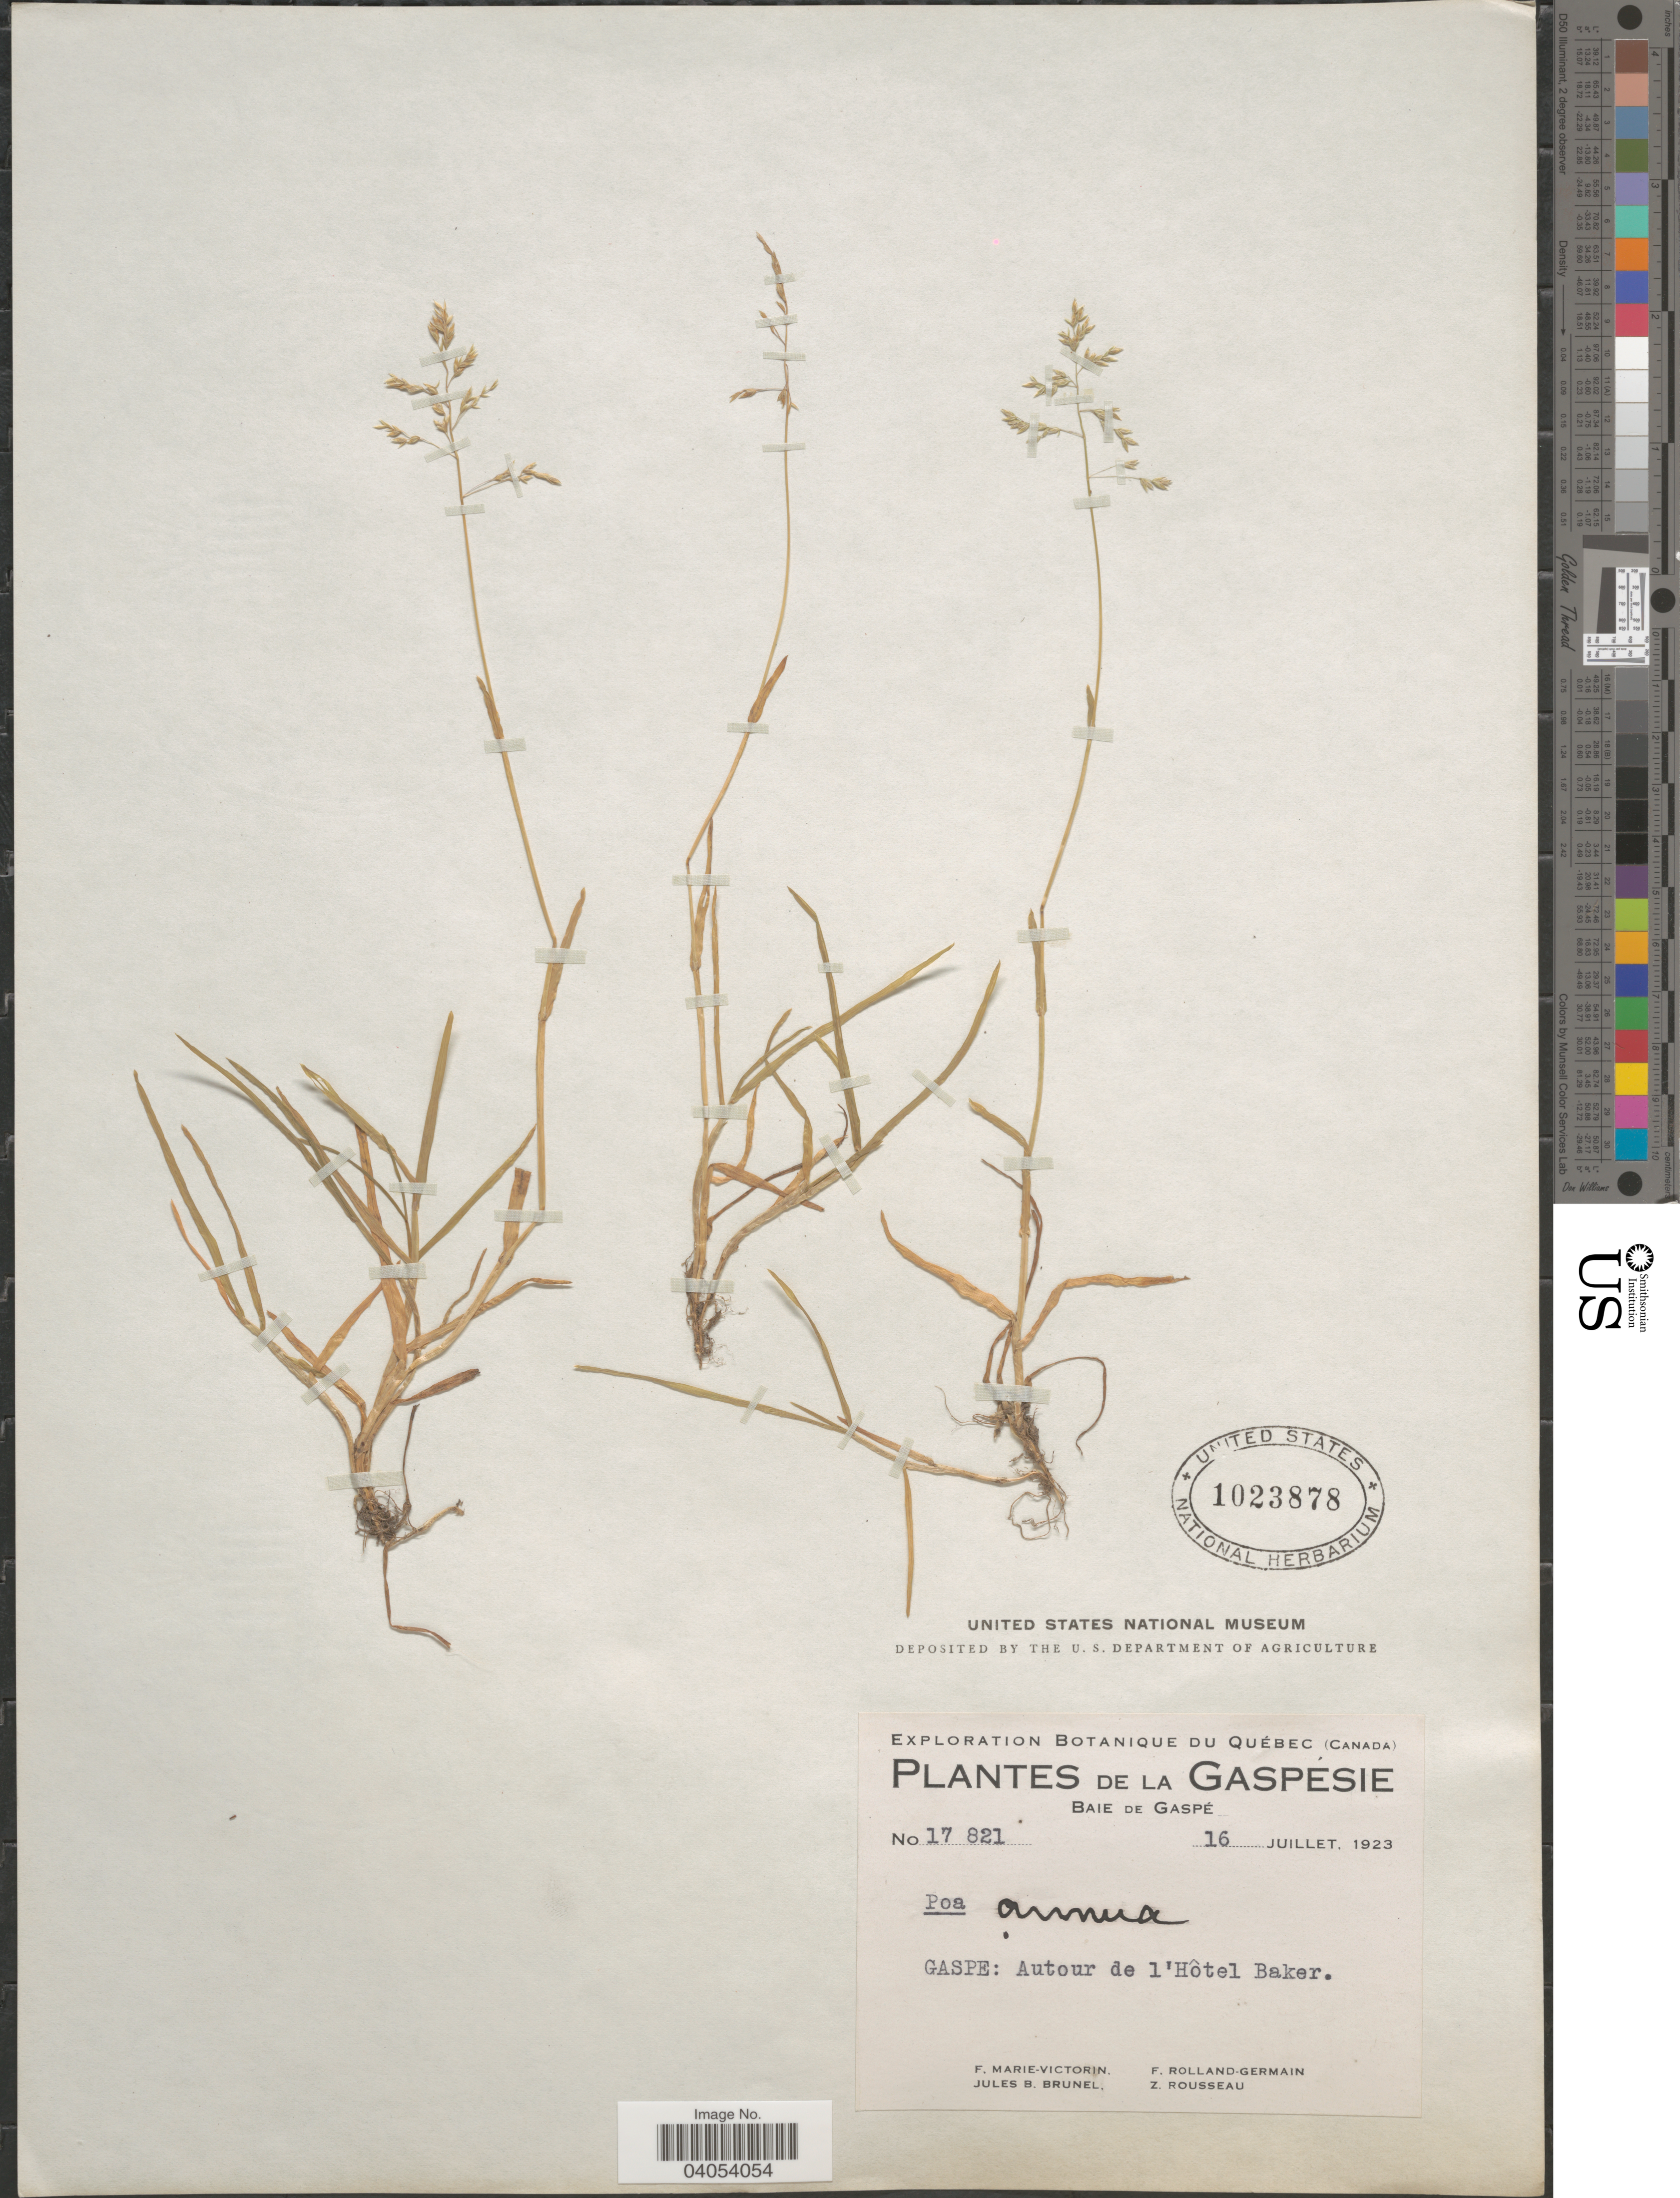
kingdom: Plantae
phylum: Tracheophyta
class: Liliopsida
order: Poales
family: Poaceae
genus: Poa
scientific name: Poa annua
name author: L.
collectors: F. Marie-Victorin, J. Brunel, Rolland-Germain & Z. Rousseau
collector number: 17821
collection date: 1923-07-16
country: Canada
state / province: Quebec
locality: Gaspésie. Baie de Gaspé. Gaspe: Autour de l' Hôtel Baker.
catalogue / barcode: US 1023878